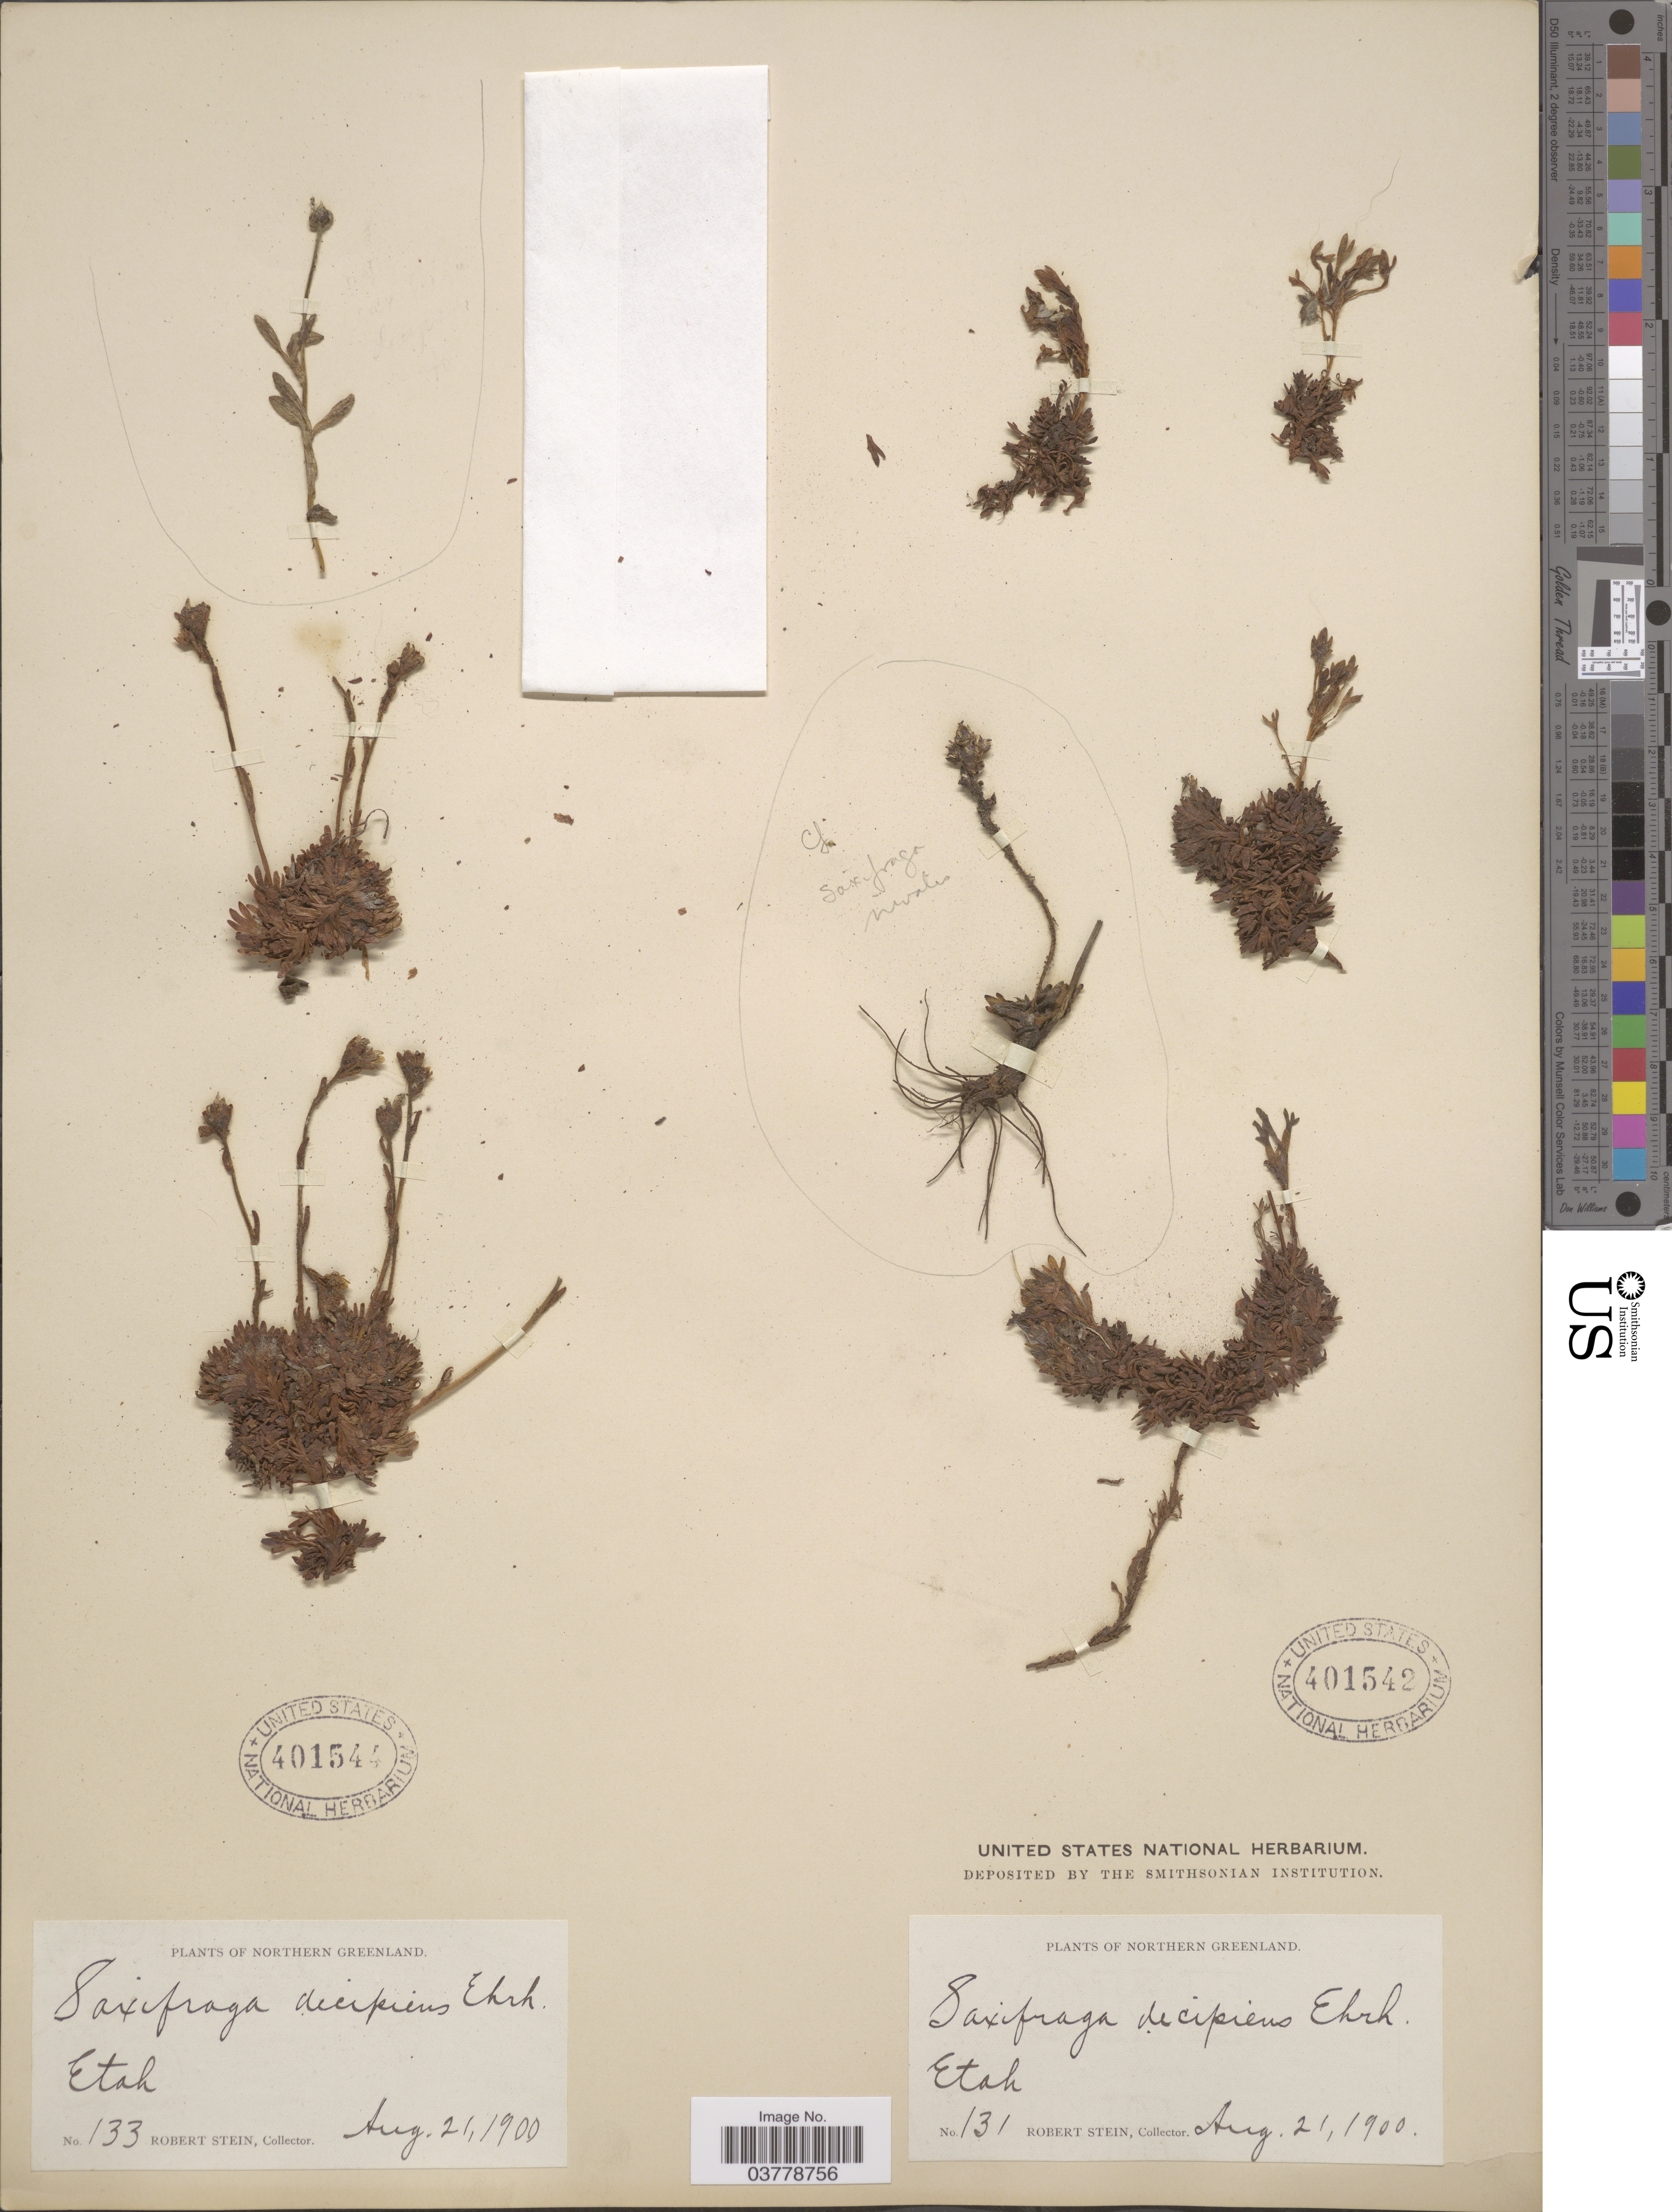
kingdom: Plantae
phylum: Tracheophyta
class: Magnoliopsida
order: Saxifragales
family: Saxifragaceae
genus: Saxifraga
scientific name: Saxifraga decipiens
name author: Ehrh.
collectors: R. Stein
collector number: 133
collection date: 1900-08-21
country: Greenland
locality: Northern Greenland. Etah.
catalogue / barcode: US 401544